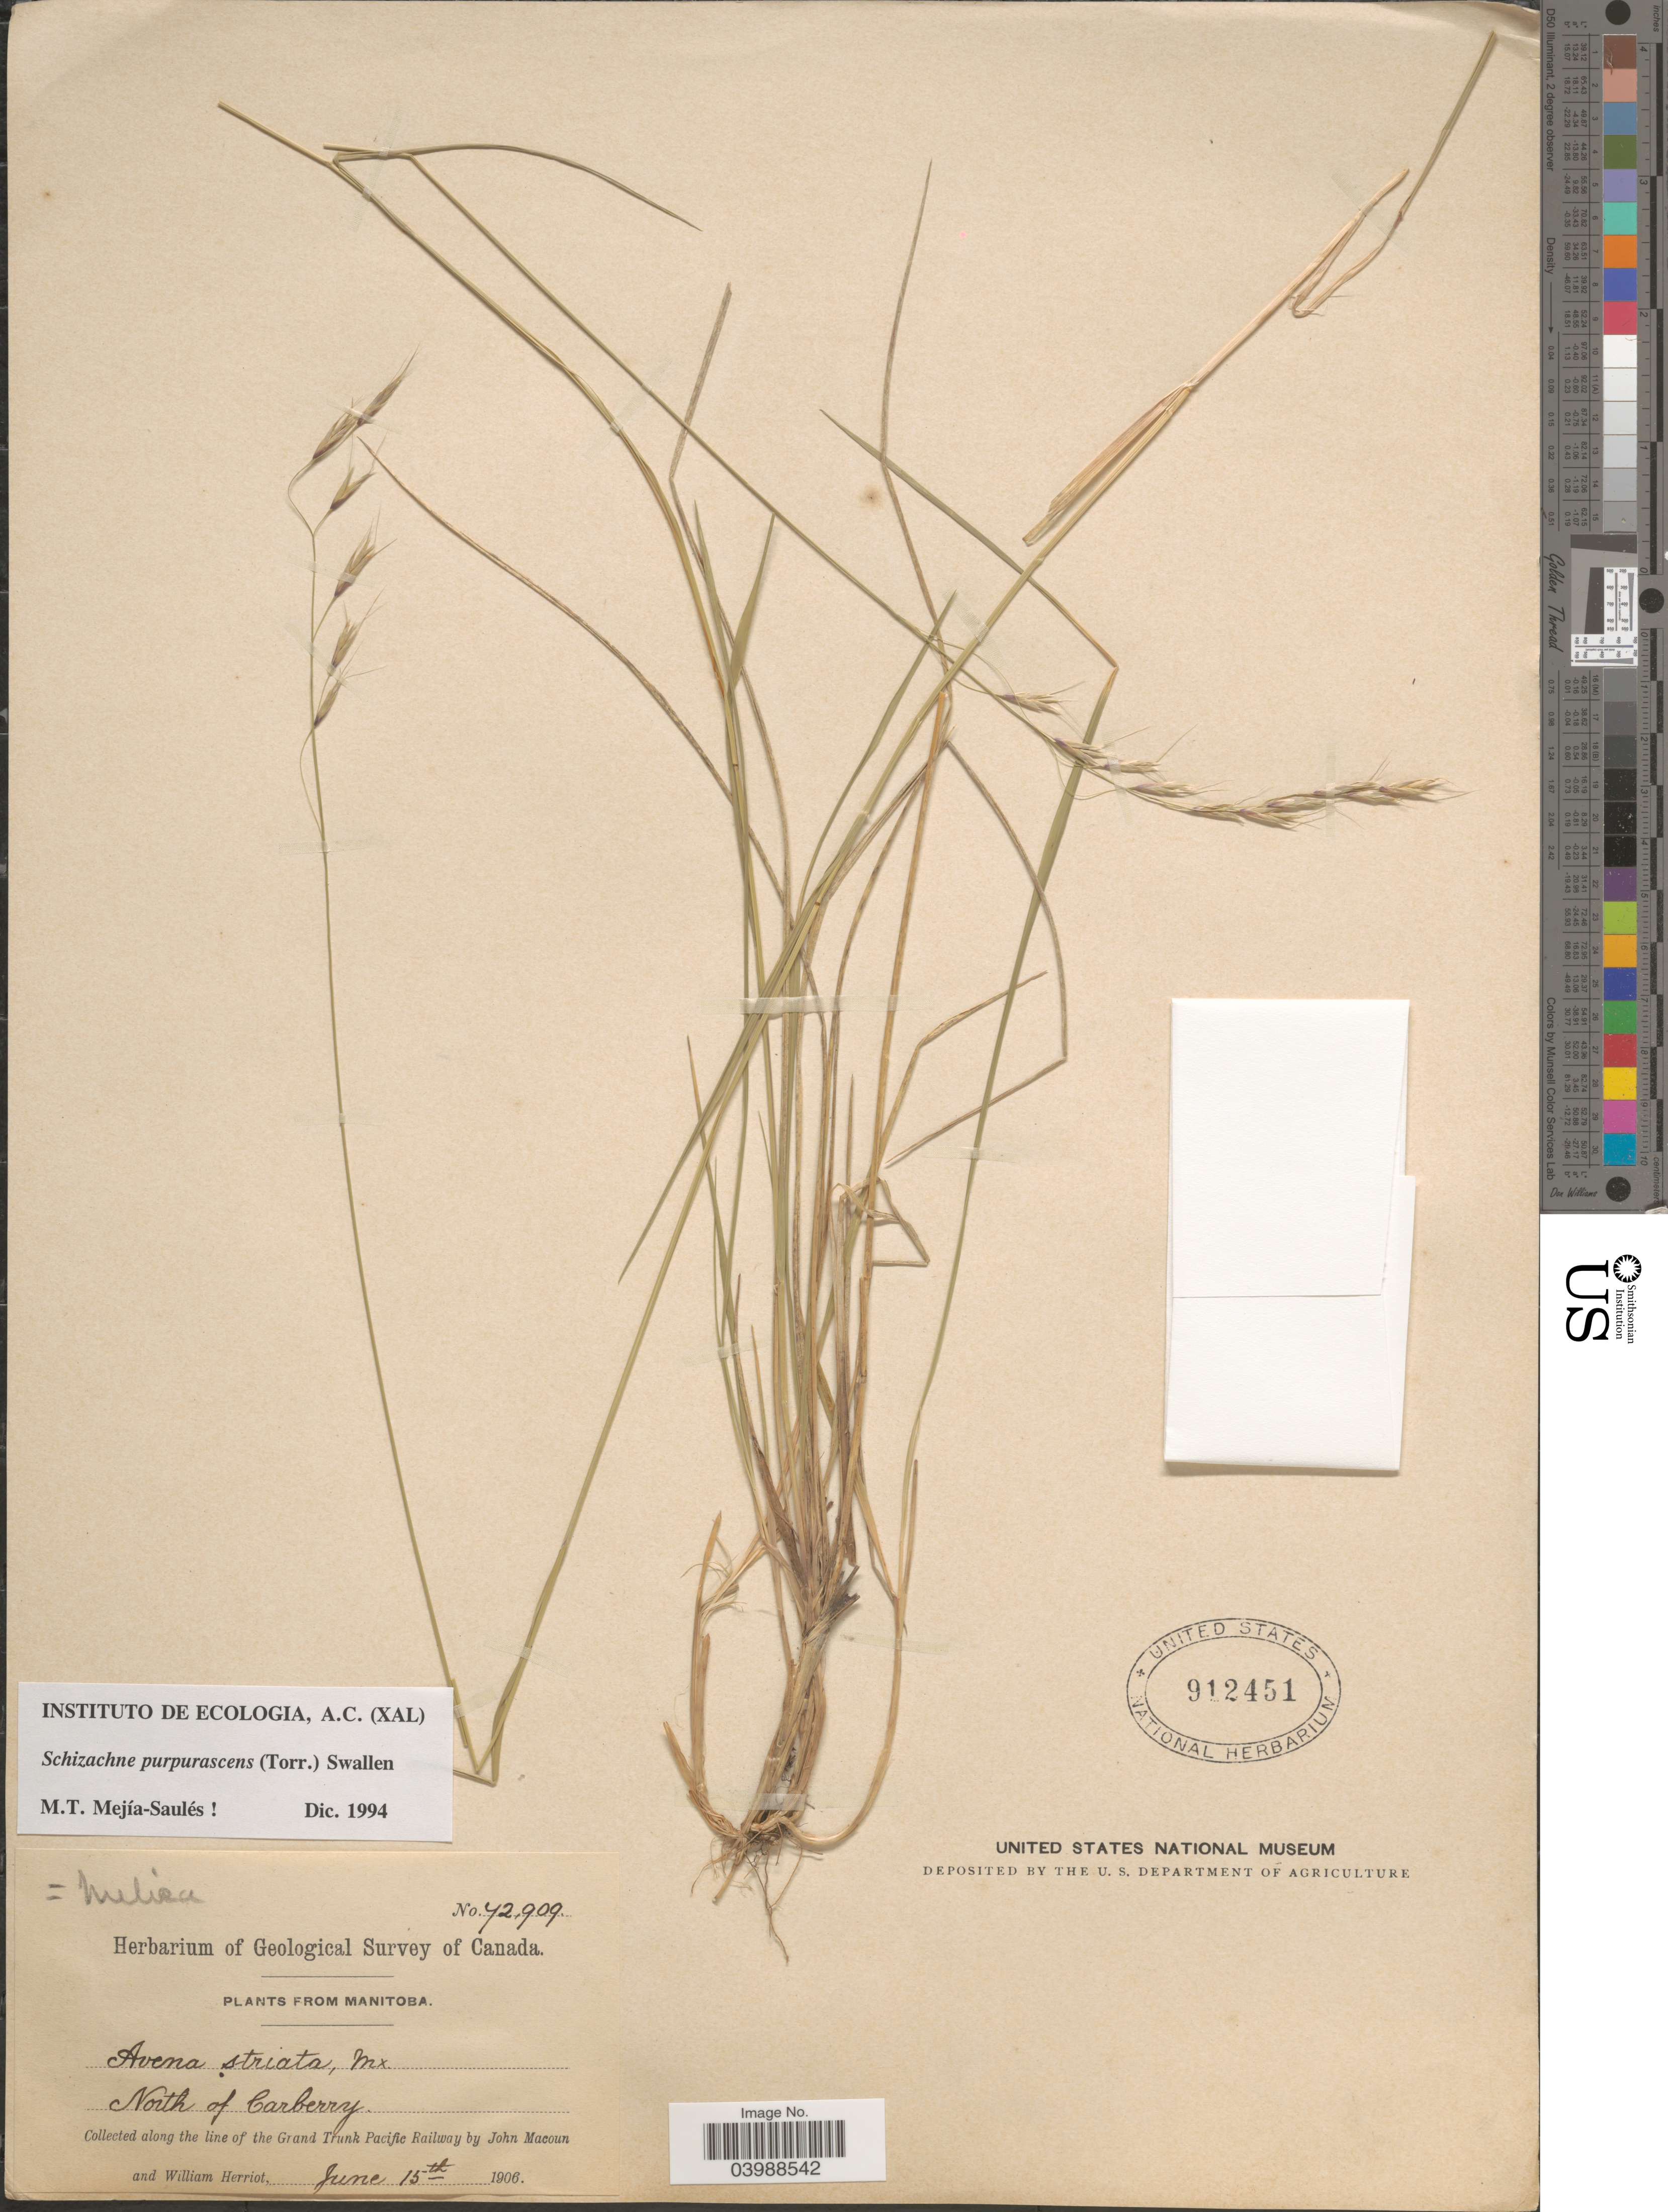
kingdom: Plantae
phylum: Tracheophyta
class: Liliopsida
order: Poales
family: Poaceae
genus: Schizachne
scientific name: Schizachne purpurascens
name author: (Torr.) Swallen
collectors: J. Macoun & W. Herriot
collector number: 72909*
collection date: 1906-06-15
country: Canada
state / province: Manitoba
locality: North of Carberry. Along the line of the Grand Trunk Pacific Railway.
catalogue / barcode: US 912451